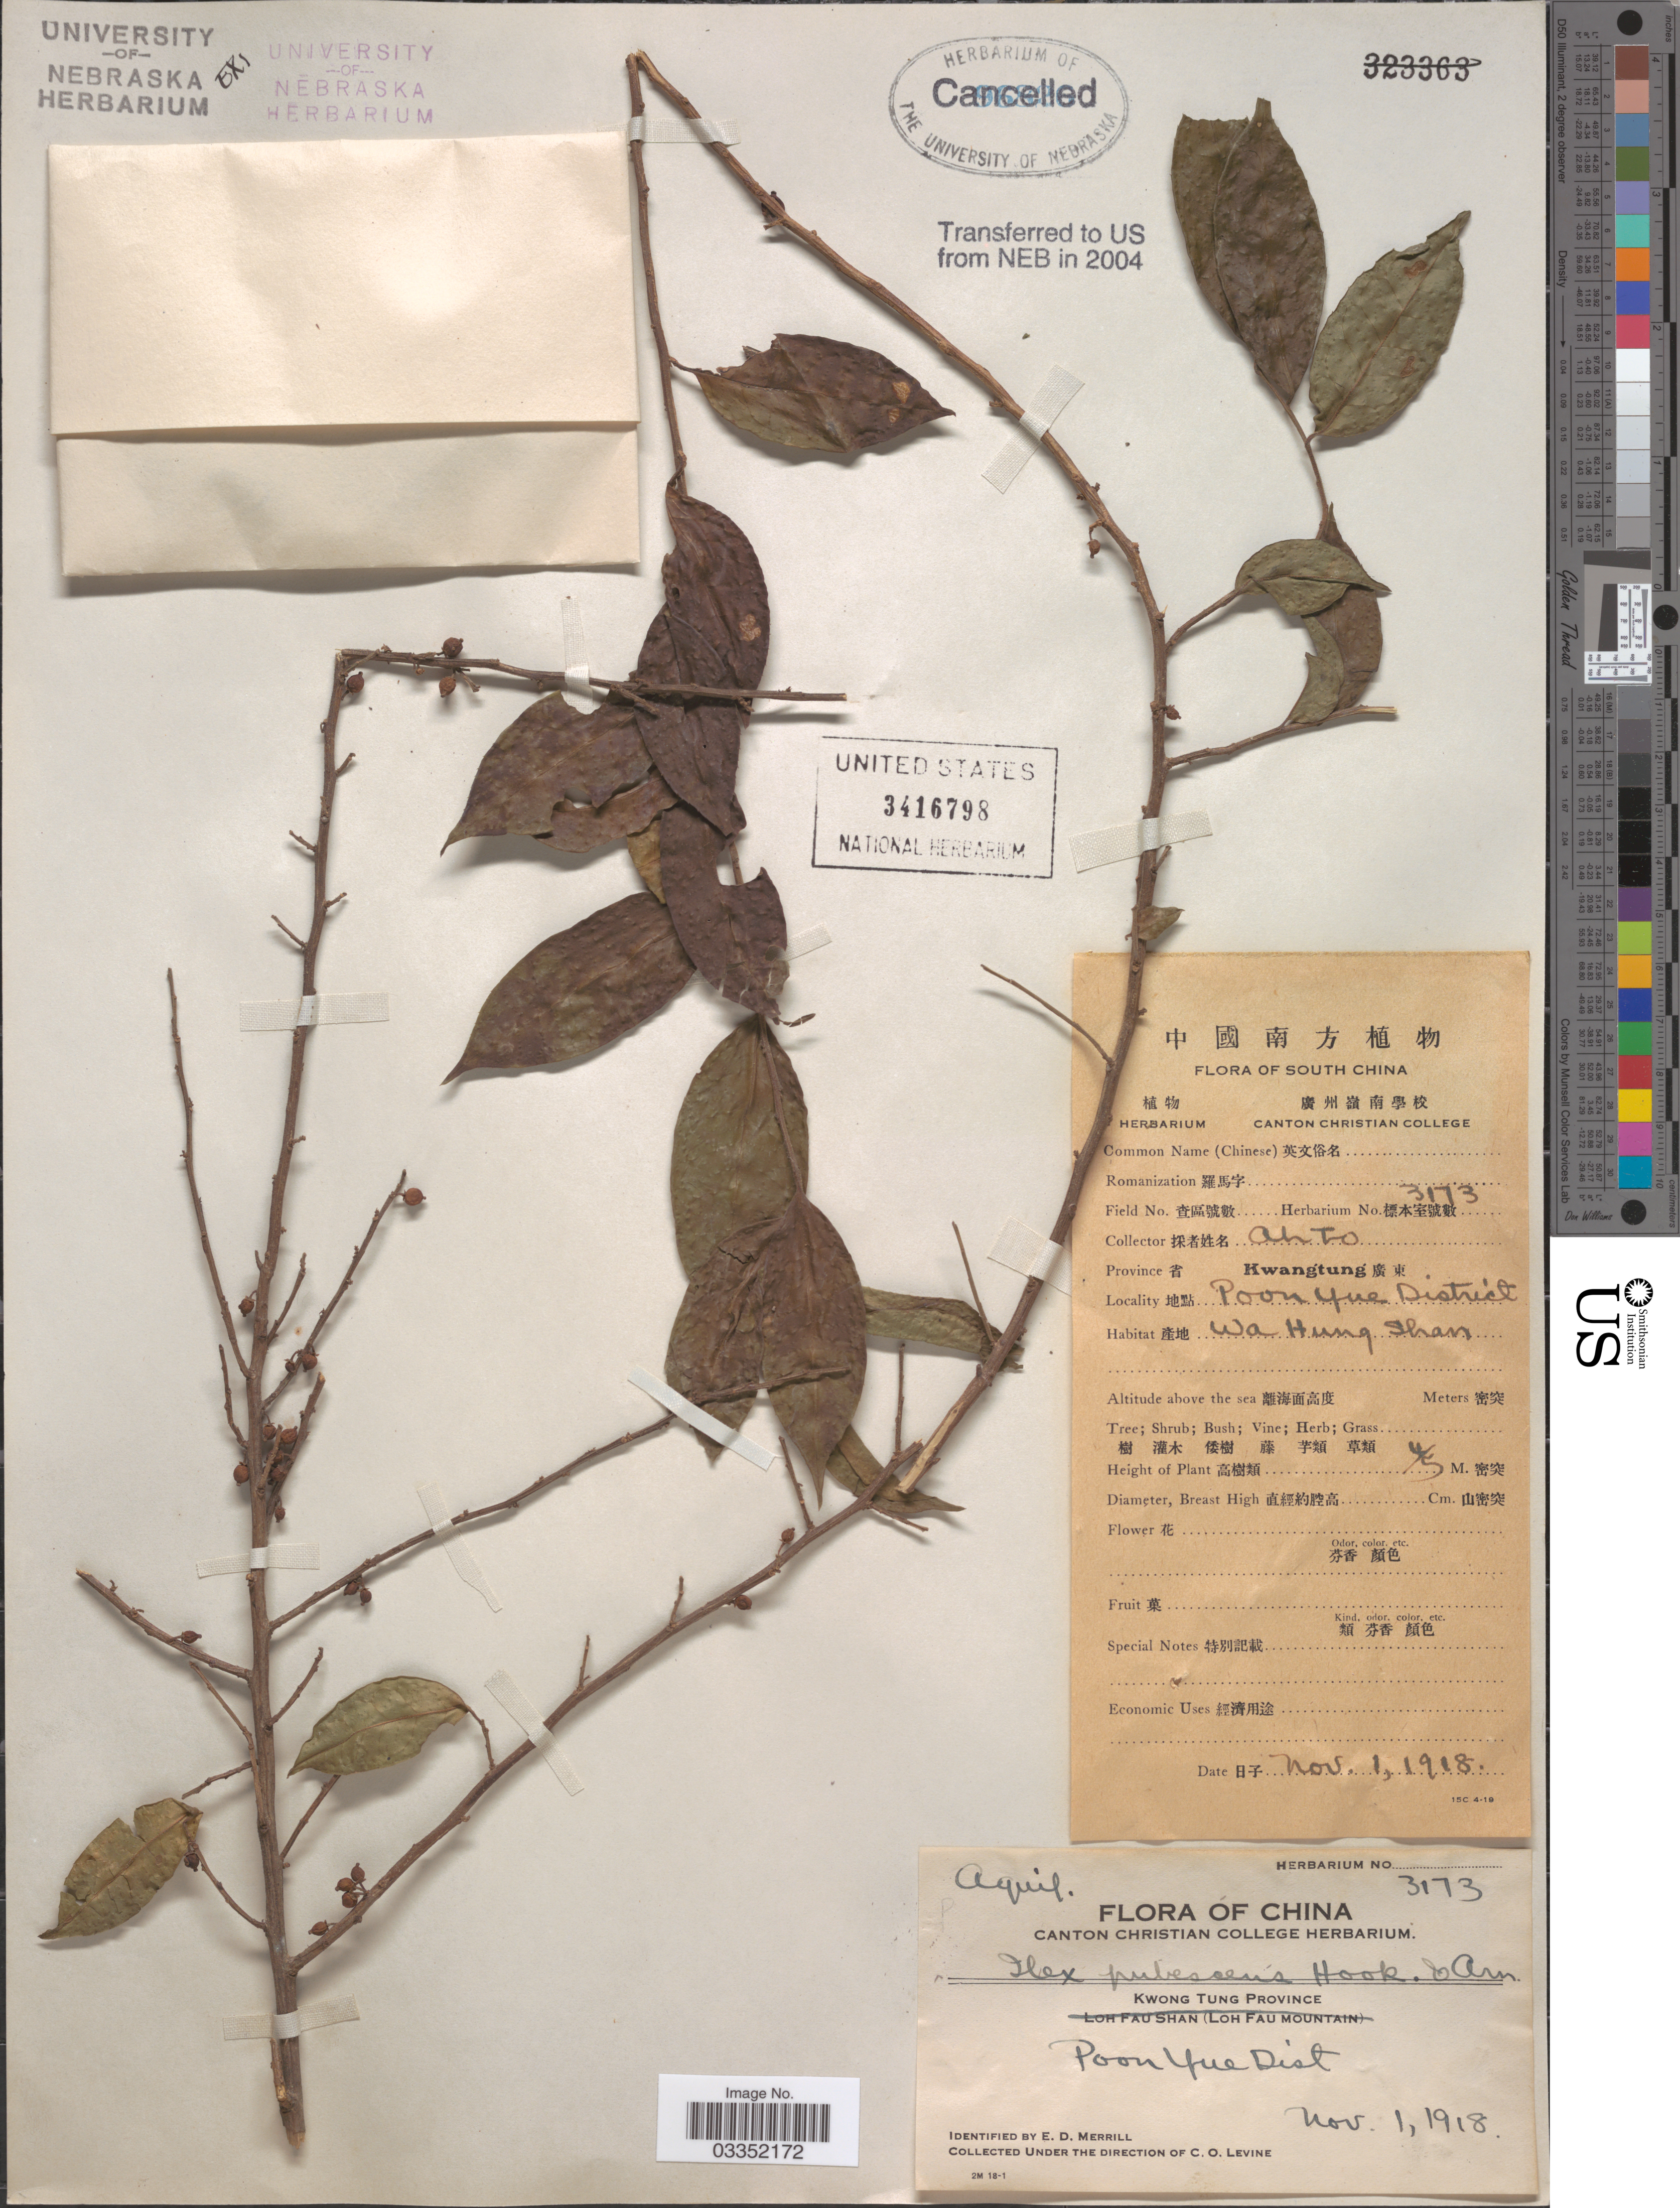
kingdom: Plantae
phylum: Tracheophyta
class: Magnoliopsida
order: Aquifoliales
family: Aquifoliaceae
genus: Ilex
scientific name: Ilex pubescens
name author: Hook. & Arn.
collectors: C. O. Levine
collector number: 3173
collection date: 1918-11-01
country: China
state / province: Guangdong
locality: South China. Province Kwangtung. Poon Yue District. Wa Hung Shan.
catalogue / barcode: US 3416798